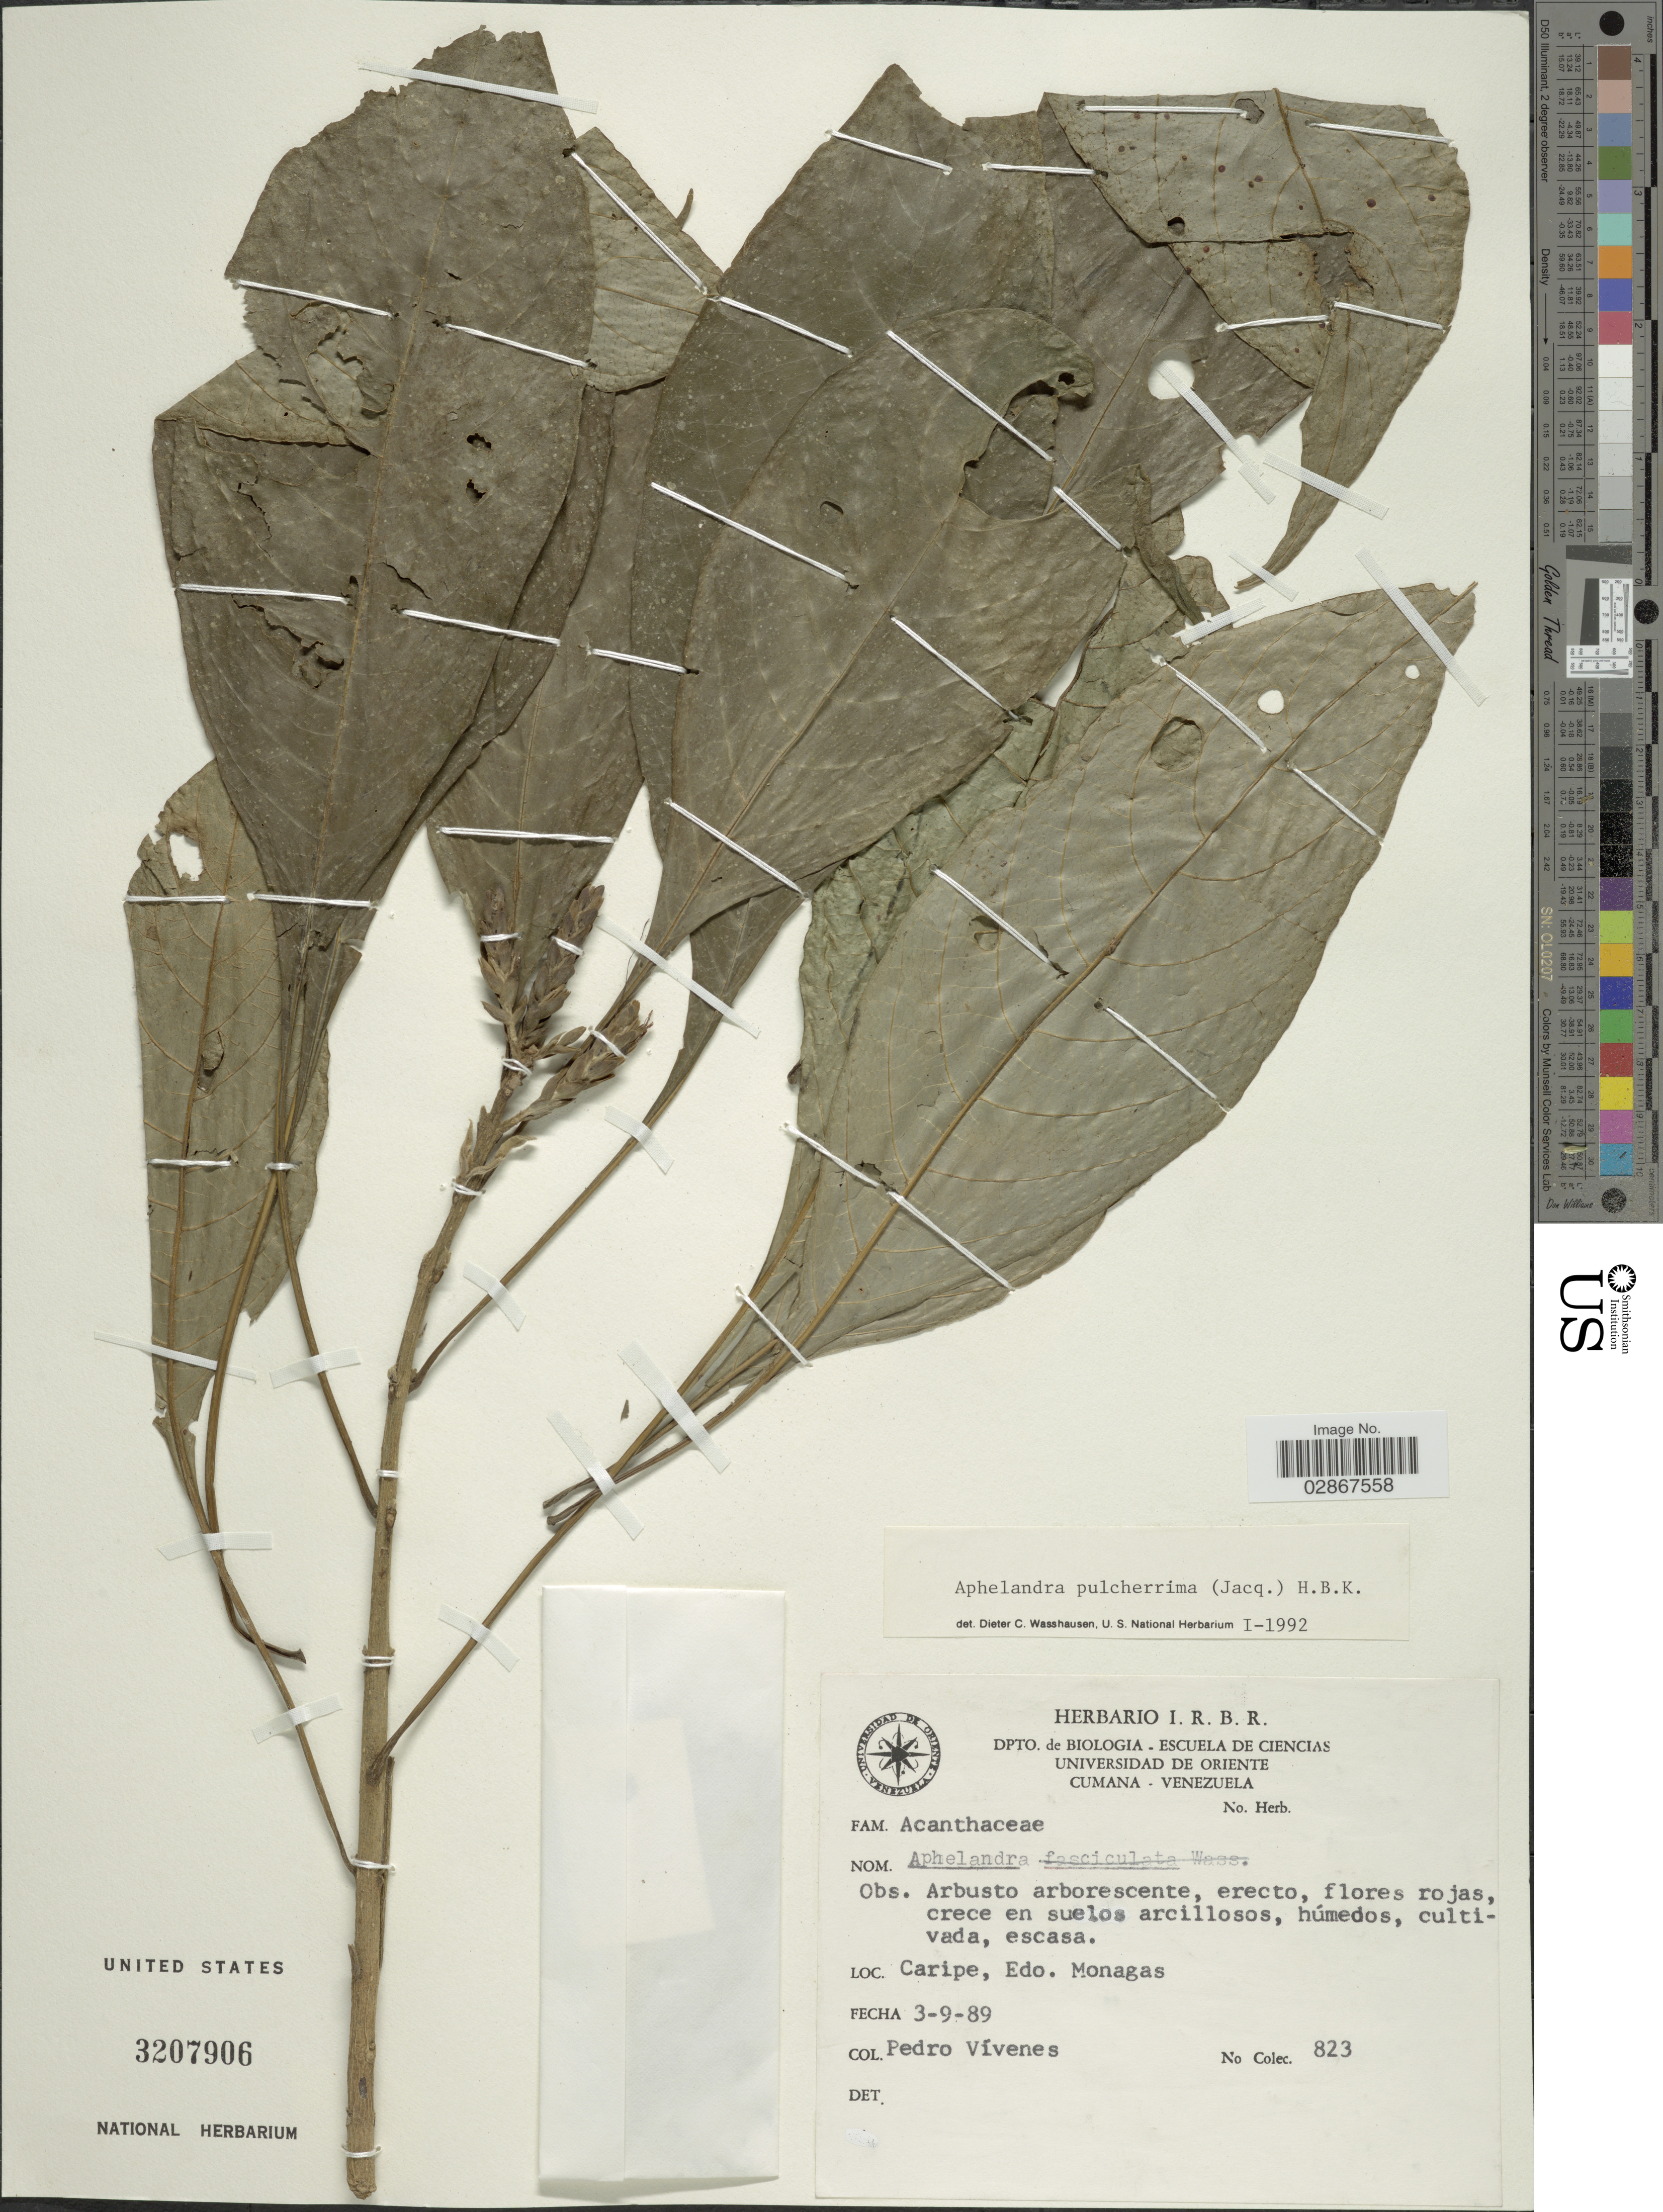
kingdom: Plantae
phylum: Tracheophyta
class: Magnoliopsida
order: Lamiales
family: Acanthaceae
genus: Aphelandra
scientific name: Aphelandra pulcherrima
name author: (Jacq.) Kunth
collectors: P. Vivenes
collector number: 823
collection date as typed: Transcribed d/m/y: 3/9/89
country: Venezuela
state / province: Monagas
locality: Caripe.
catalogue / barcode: US 3207906